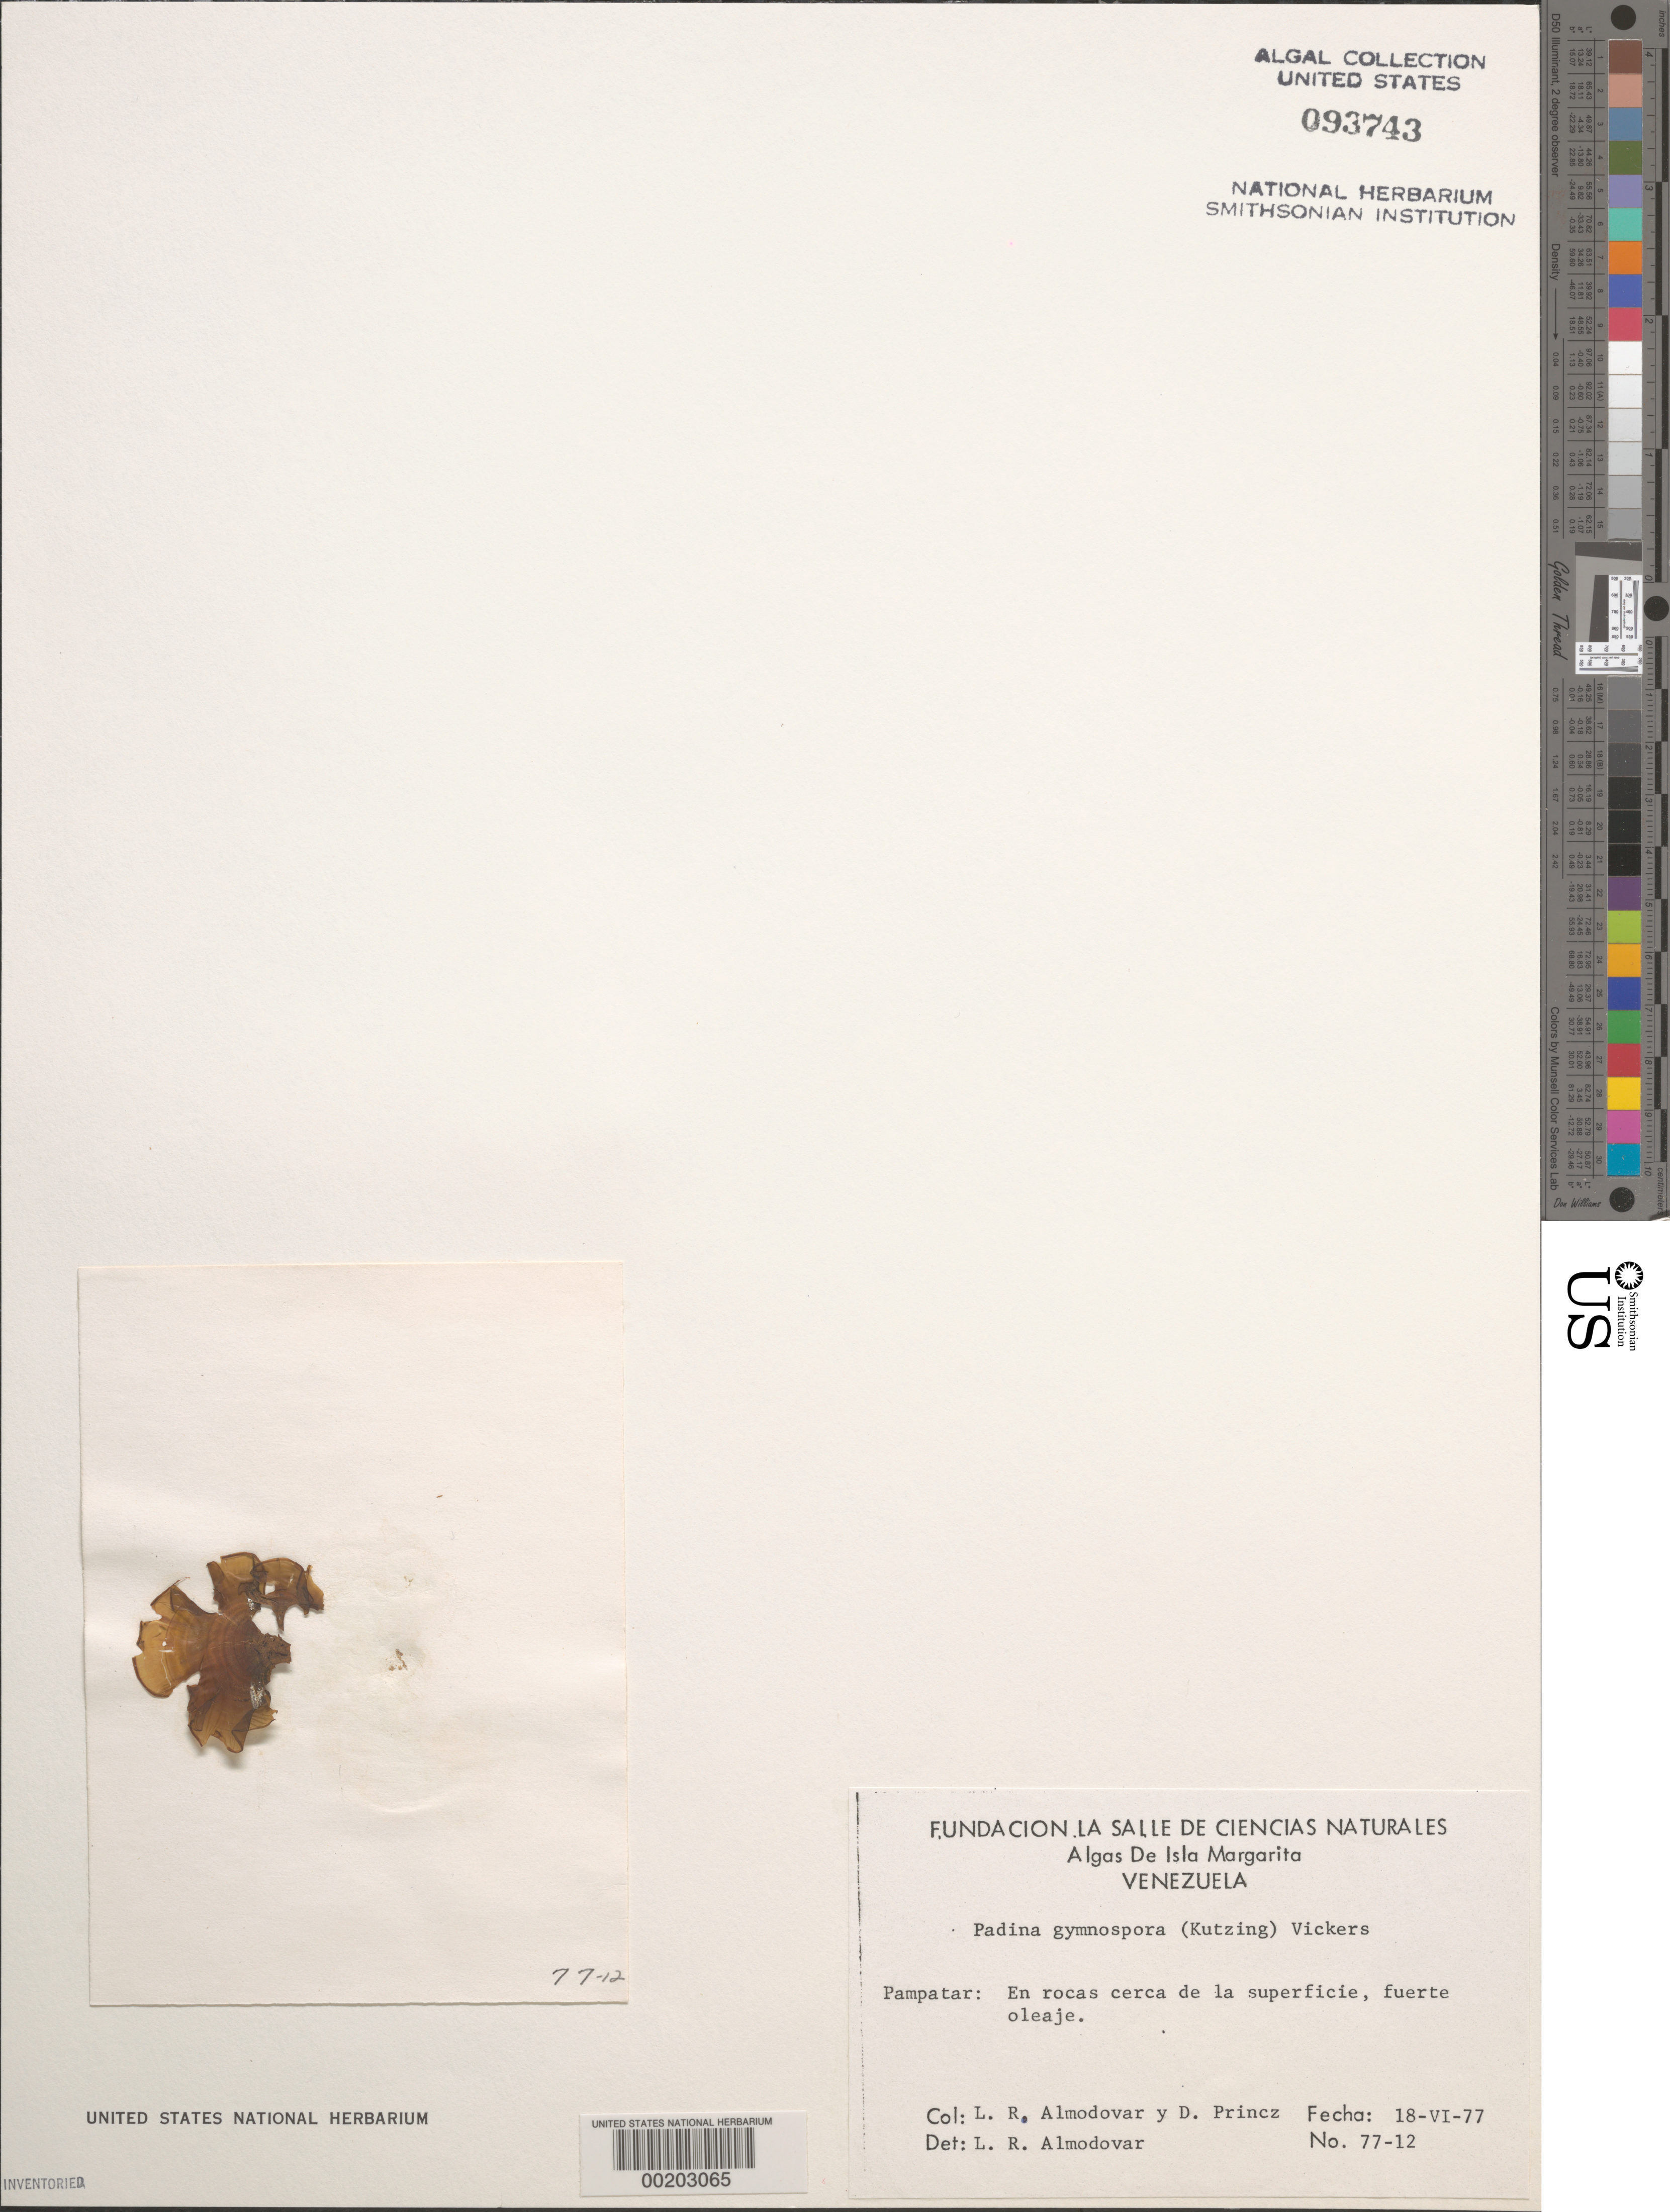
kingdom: Chromista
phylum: Ochrophyta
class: Phaeophyceae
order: Dictyotales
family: Dictyotaceae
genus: Padina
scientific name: Padina gymnospora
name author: (Kütz.) O.G. Sond.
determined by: Almodovar, L. R.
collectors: L. Almodovar & D. Princz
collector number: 77-12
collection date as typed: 18 Jun 1977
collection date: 1977-06-18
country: Venezuela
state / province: Nueva Esparta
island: Margarita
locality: Pampatar, isla de margarita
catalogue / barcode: US 93743